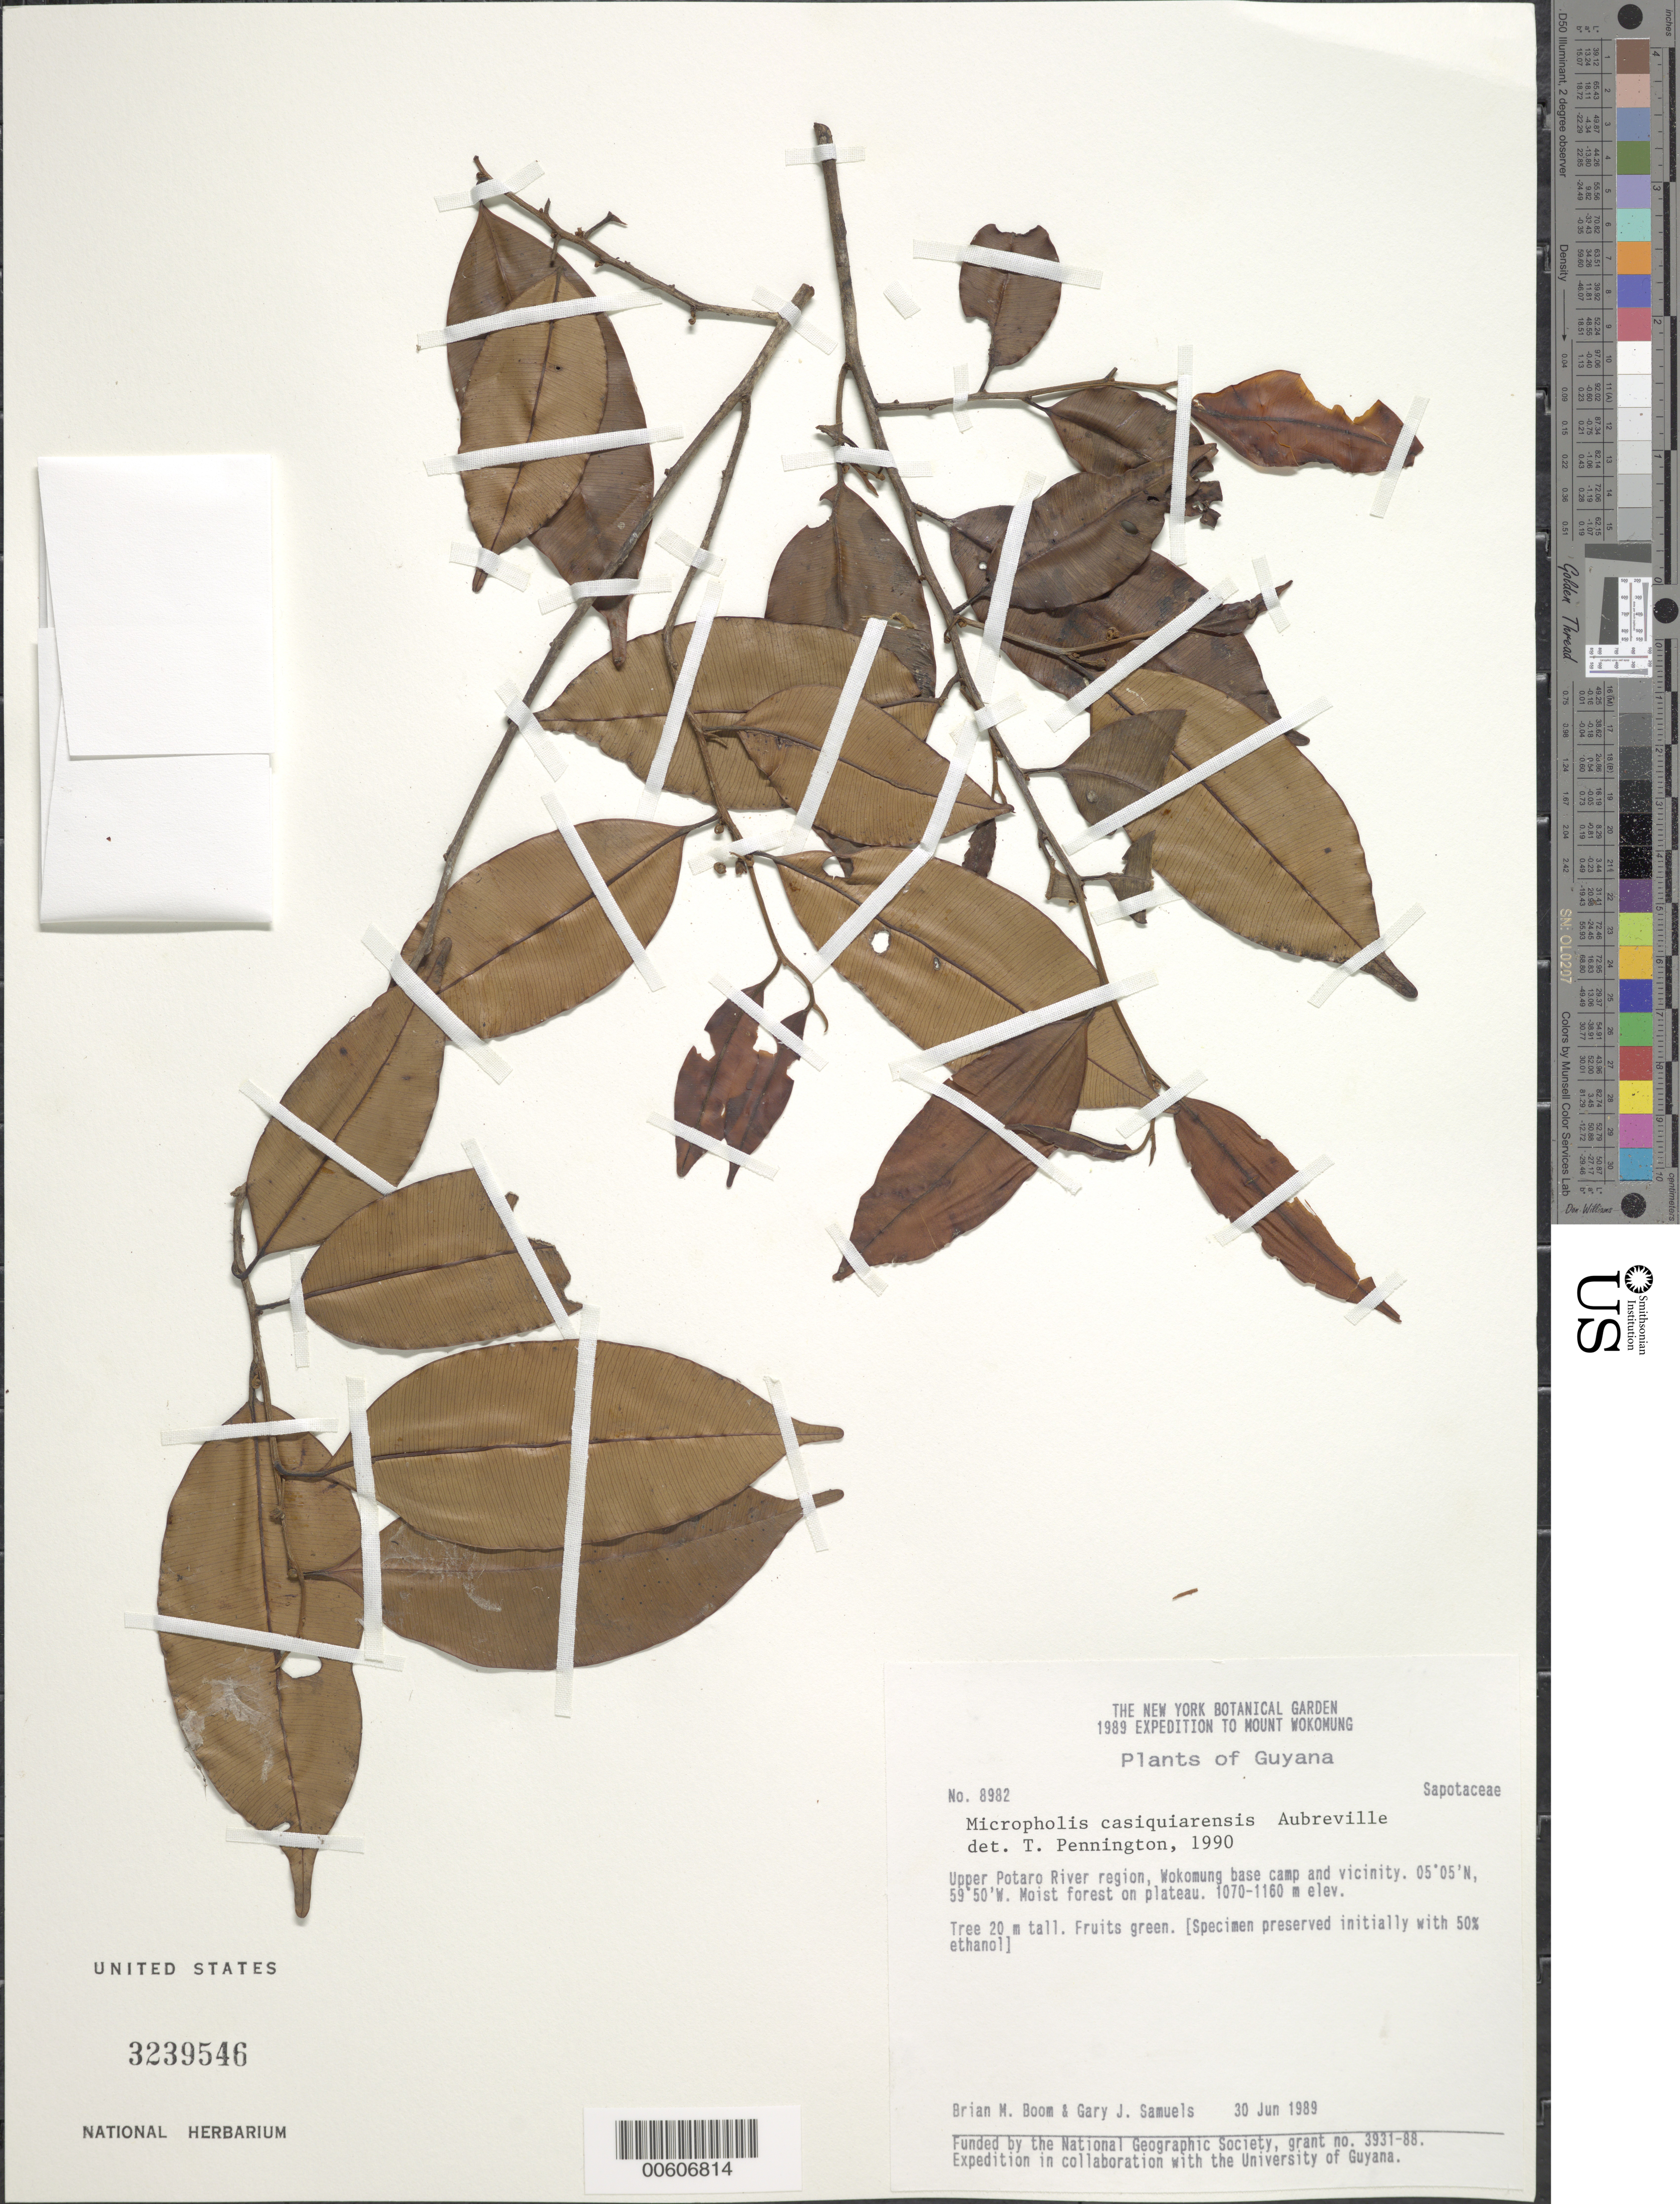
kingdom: Plantae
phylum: Tracheophyta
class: Magnoliopsida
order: Ericales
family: Sapotaceae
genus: Micropholis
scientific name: Micropholis casiquiarensis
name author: Aubrév.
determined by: Pennington, T. D., (K)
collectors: B. M. Boom & G. Samuels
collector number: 8982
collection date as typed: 30-Jun-89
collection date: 1989-06-30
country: Guyana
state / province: Potaro-Siparuni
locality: Wokomung, base camp & vic., upper Potaro River region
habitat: Moist forest on plateau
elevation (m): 1070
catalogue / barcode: US 3239546